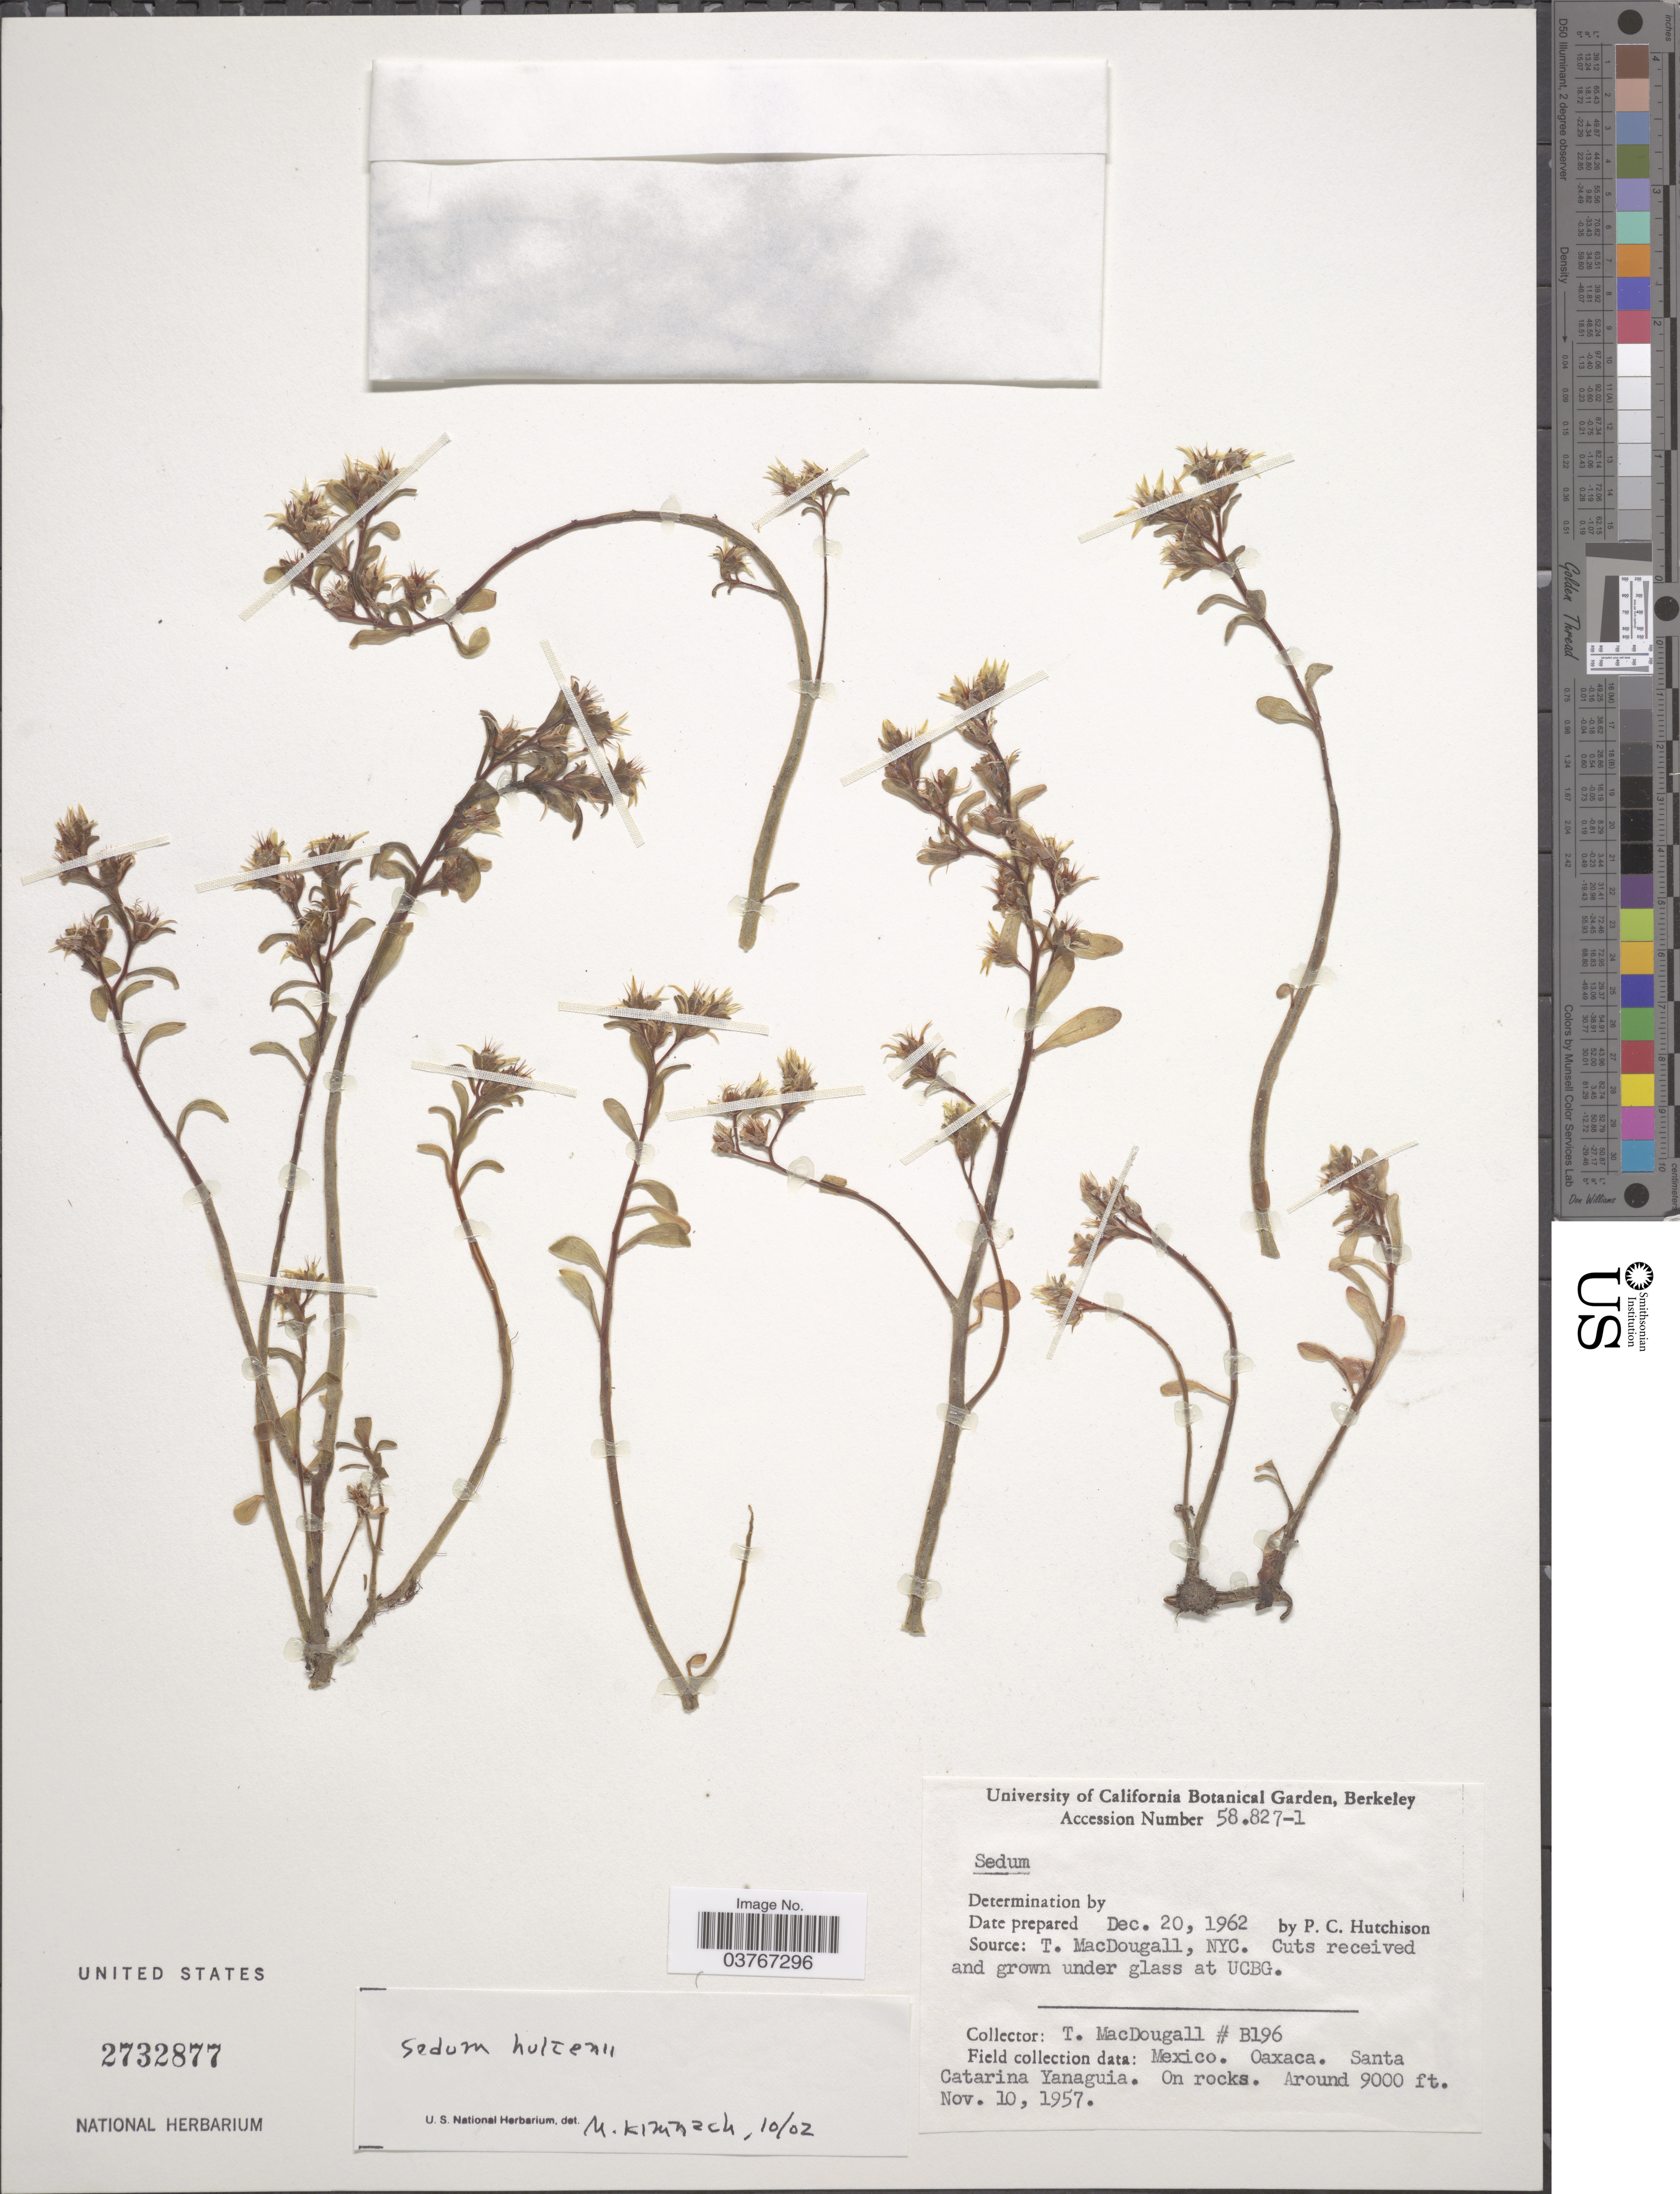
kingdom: Plantae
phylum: Tracheophyta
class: Magnoliopsida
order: Saxifragales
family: Crassulaceae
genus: Sedum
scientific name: Sedum hultenii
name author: Fröd.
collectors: T. B. MacDougall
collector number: B196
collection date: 1962-12-20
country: United States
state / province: California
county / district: Alameda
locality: University of California Botanical Garden, Berkeley.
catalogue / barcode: US 2732877